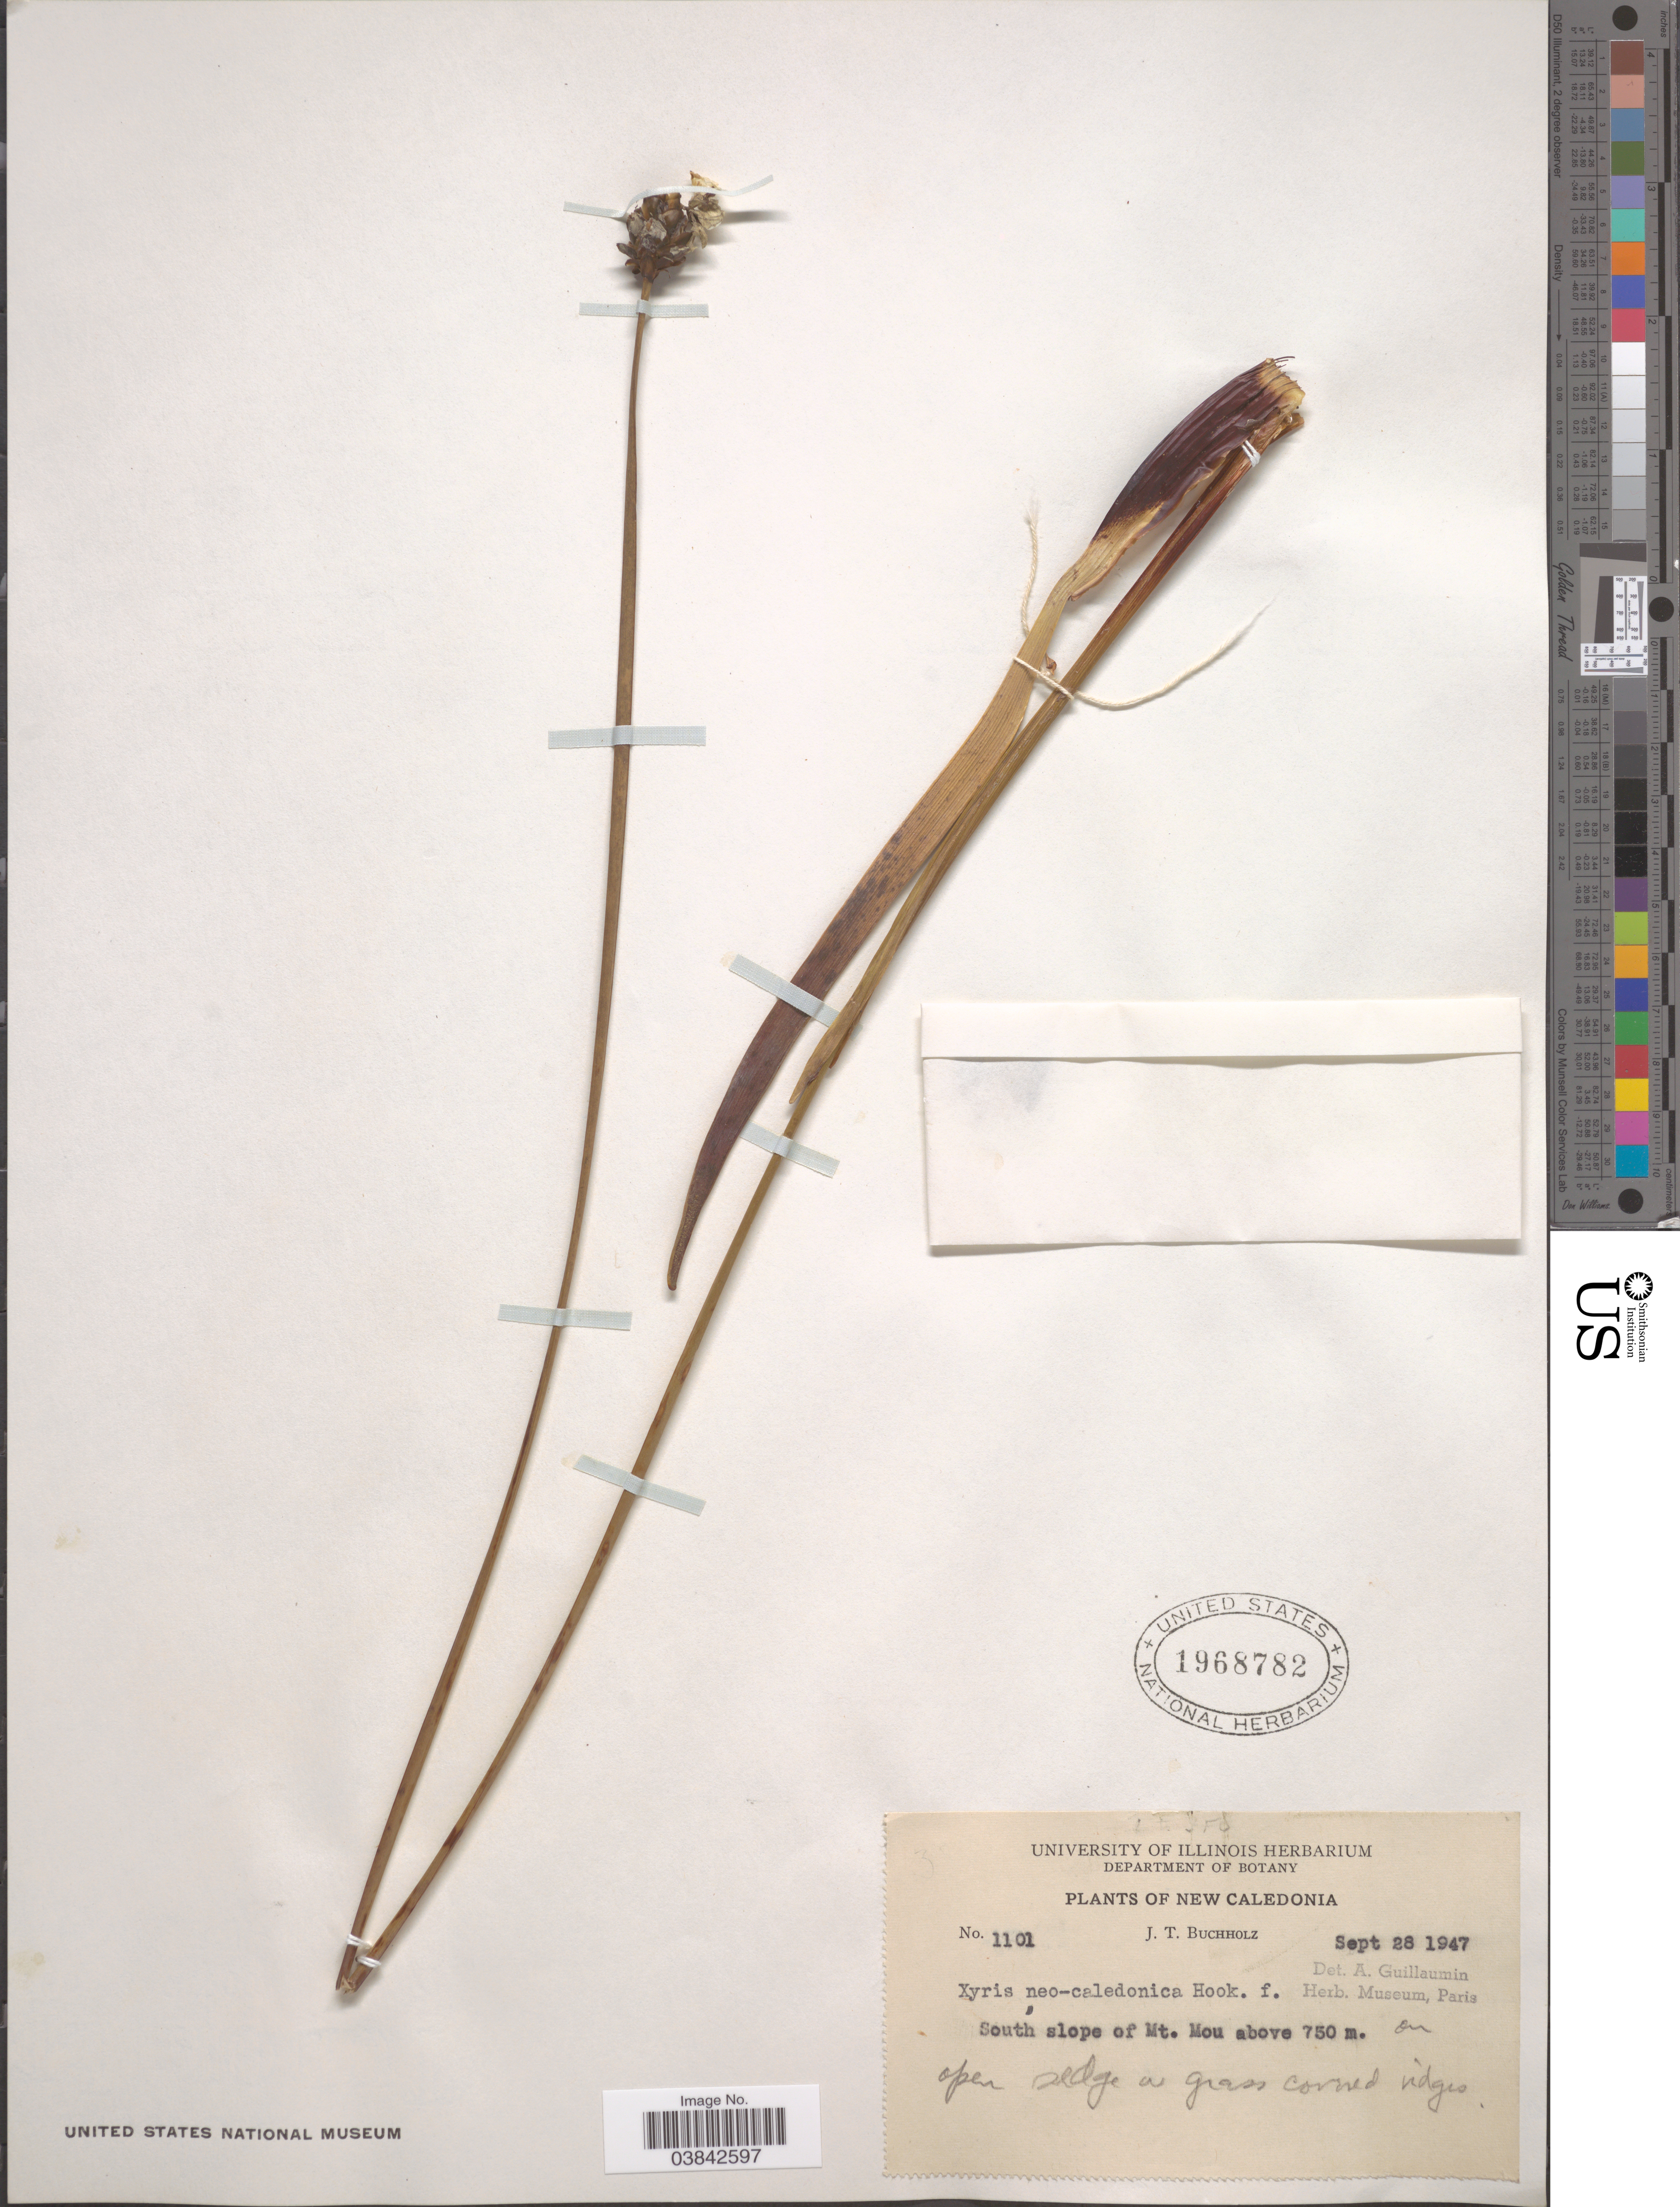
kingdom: Plantae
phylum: Tracheophyta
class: Liliopsida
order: Poales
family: Xyridaceae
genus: Xyris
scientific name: Xyris neocaledonica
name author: Rendle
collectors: J. T. Buchholz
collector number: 1101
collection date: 1947-09-28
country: New Caledonia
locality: South slope of Mt. Mou.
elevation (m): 750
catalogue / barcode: US 1968782